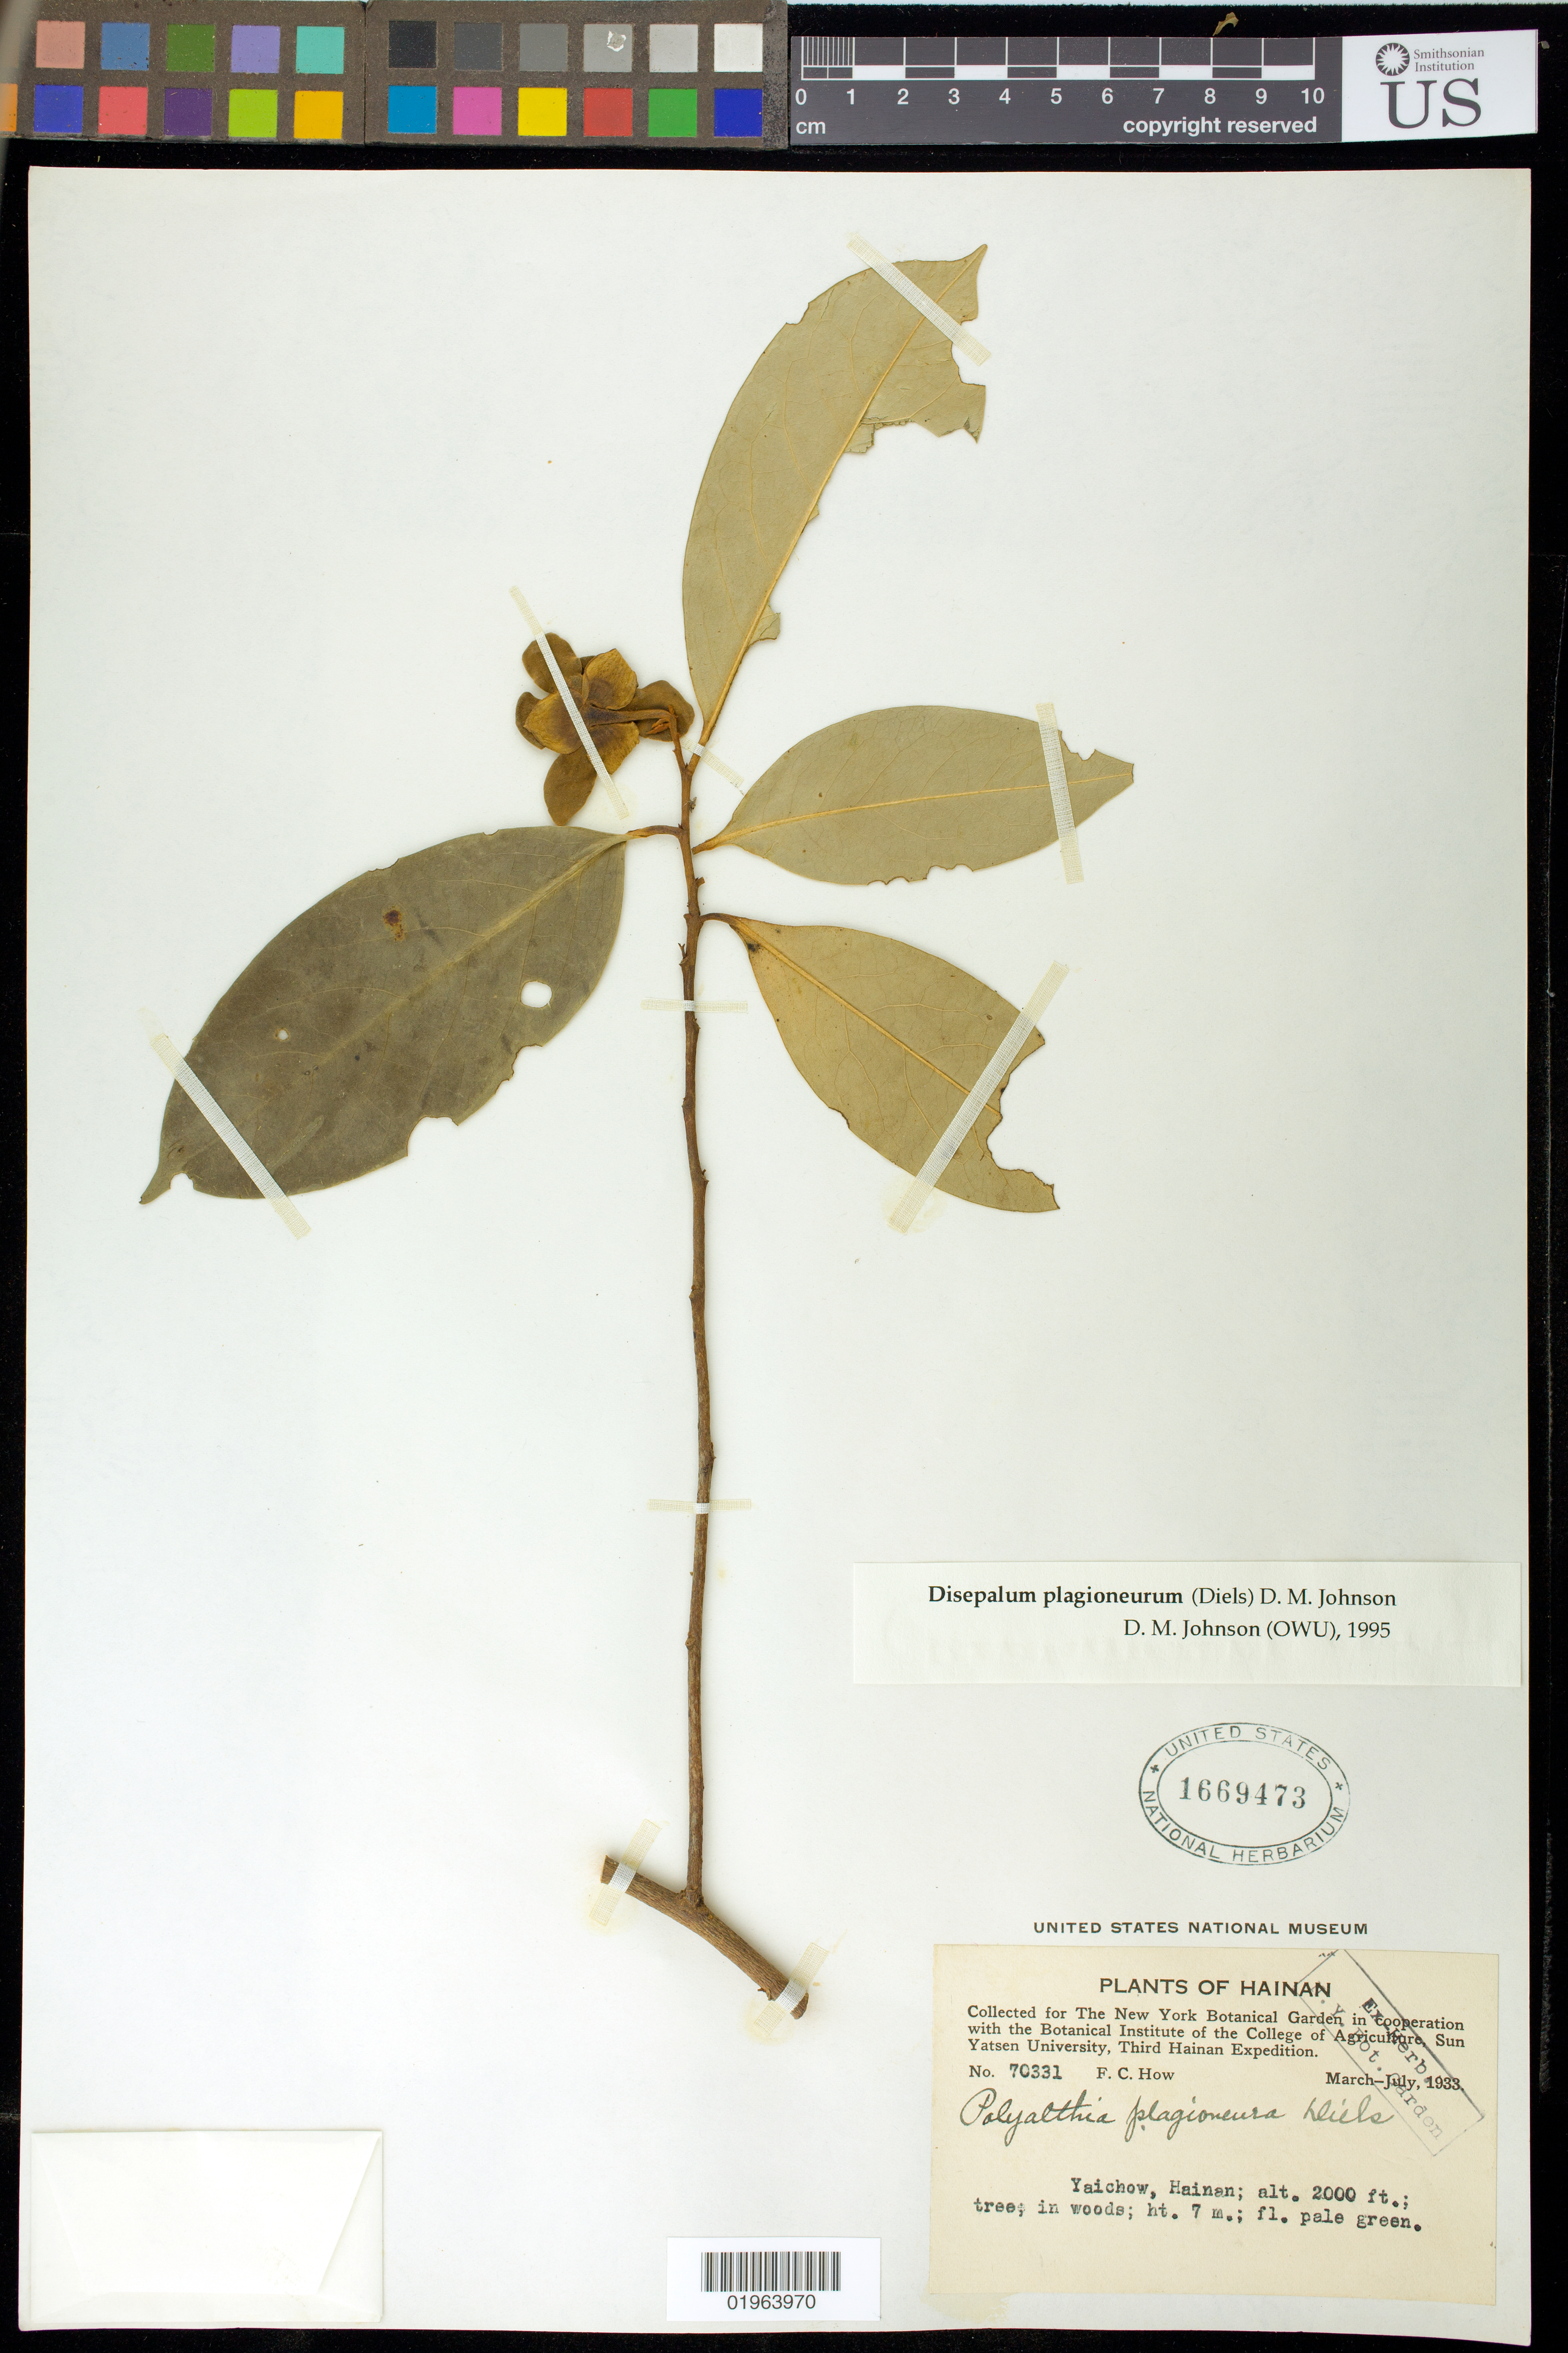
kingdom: Plantae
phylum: Tracheophyta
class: Magnoliopsida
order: Magnoliales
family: Annonaceae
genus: Disepalum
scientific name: Disepalum plagioneurum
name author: (Diels) D.M. Johnson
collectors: F. C. How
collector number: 70331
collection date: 1933-03/1933-07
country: China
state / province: Hainan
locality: Yaichow.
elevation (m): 610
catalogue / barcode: US 1669473